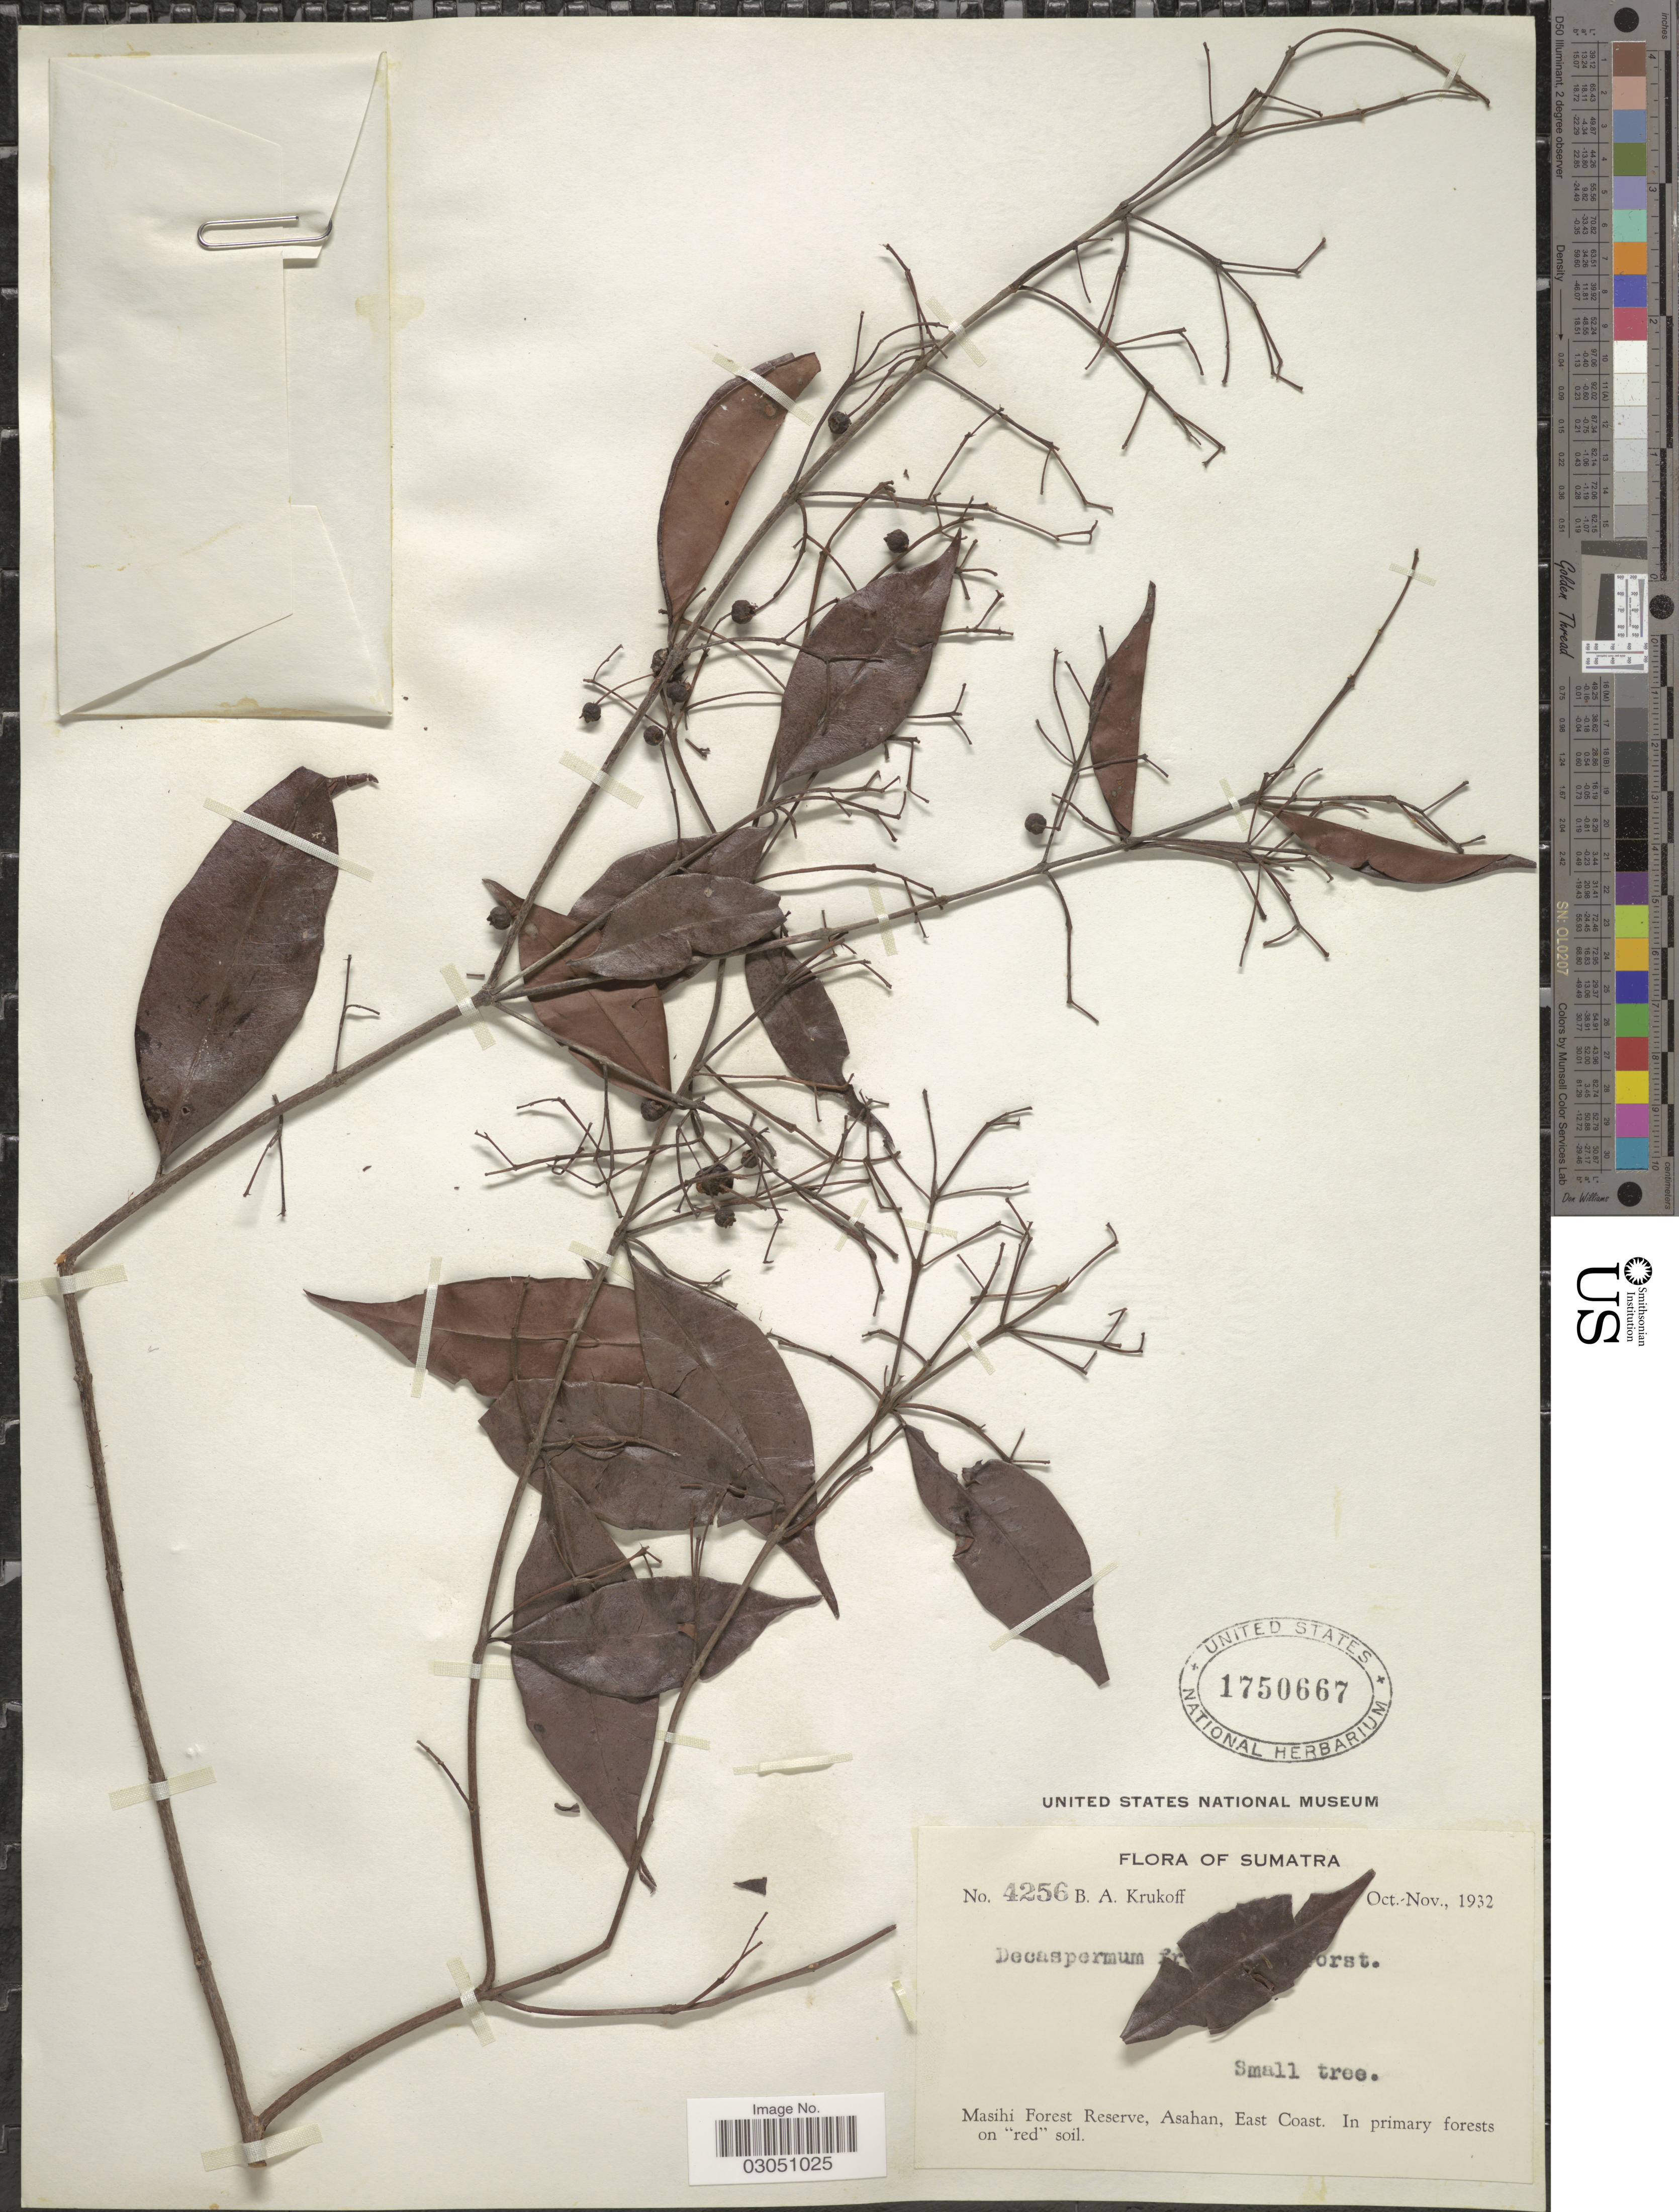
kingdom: Plantae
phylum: Tracheophyta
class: Magnoliopsida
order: Myrtales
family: Myrtaceae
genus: Decaspermum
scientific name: Decaspermum fruticosum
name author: J.R. Forst. & G. Forst.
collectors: B. A. Krukoff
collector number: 4256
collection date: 1932-10/1932-11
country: Indonesia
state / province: Sumatra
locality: Masihi Forest Reserve, Asahan, East Coast.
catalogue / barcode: US 1750667